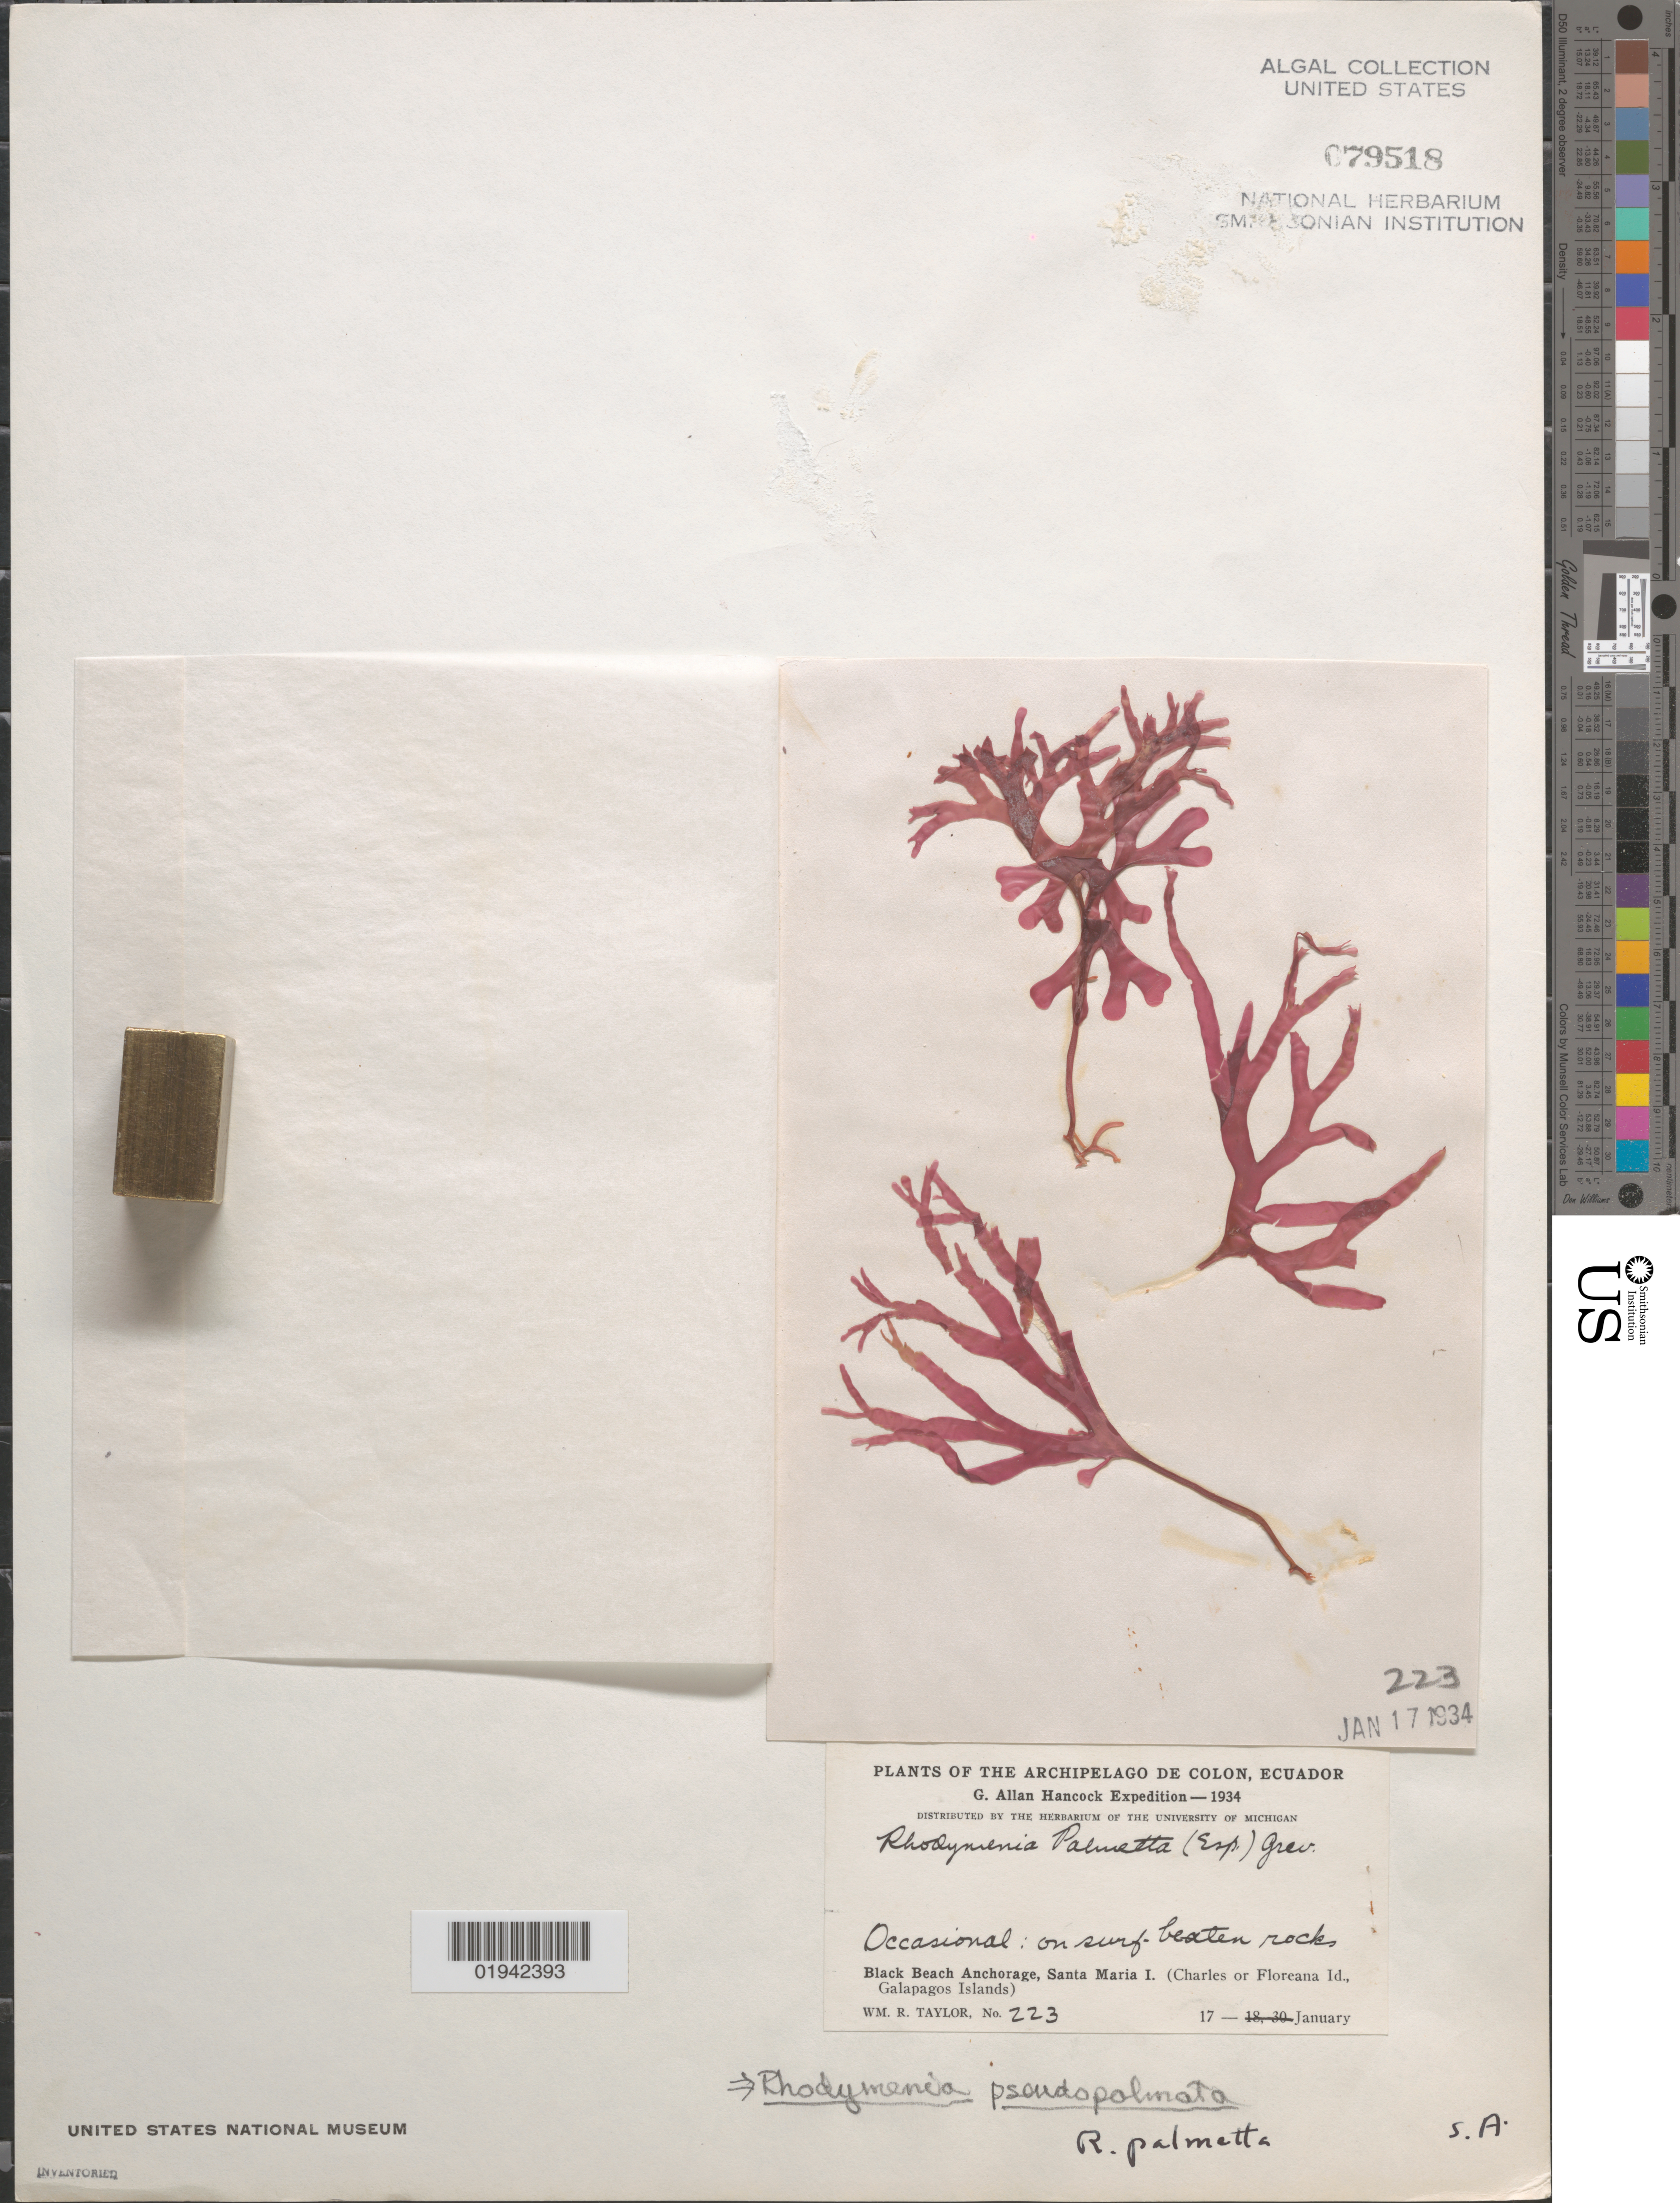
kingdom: Plantae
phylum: Rhodophyta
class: Florideophyceae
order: Rhodymeniales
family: Rhodymeniaceae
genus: Rhodymenia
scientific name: Rhodymenia pseudopalmata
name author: (J.V.Lamouroux) P.C. Silva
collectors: W. R. Taylor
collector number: WRT 34-223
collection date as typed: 17 Jan 1934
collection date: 1934-01-17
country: Ecuador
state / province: Colón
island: Floreana [Charles, Santa Maria]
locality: Black Beach Anchorage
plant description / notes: G. Allan Hancock Expedition, 1934, as Rhodymenia palmetta (Esp.) Grev.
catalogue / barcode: US 79518